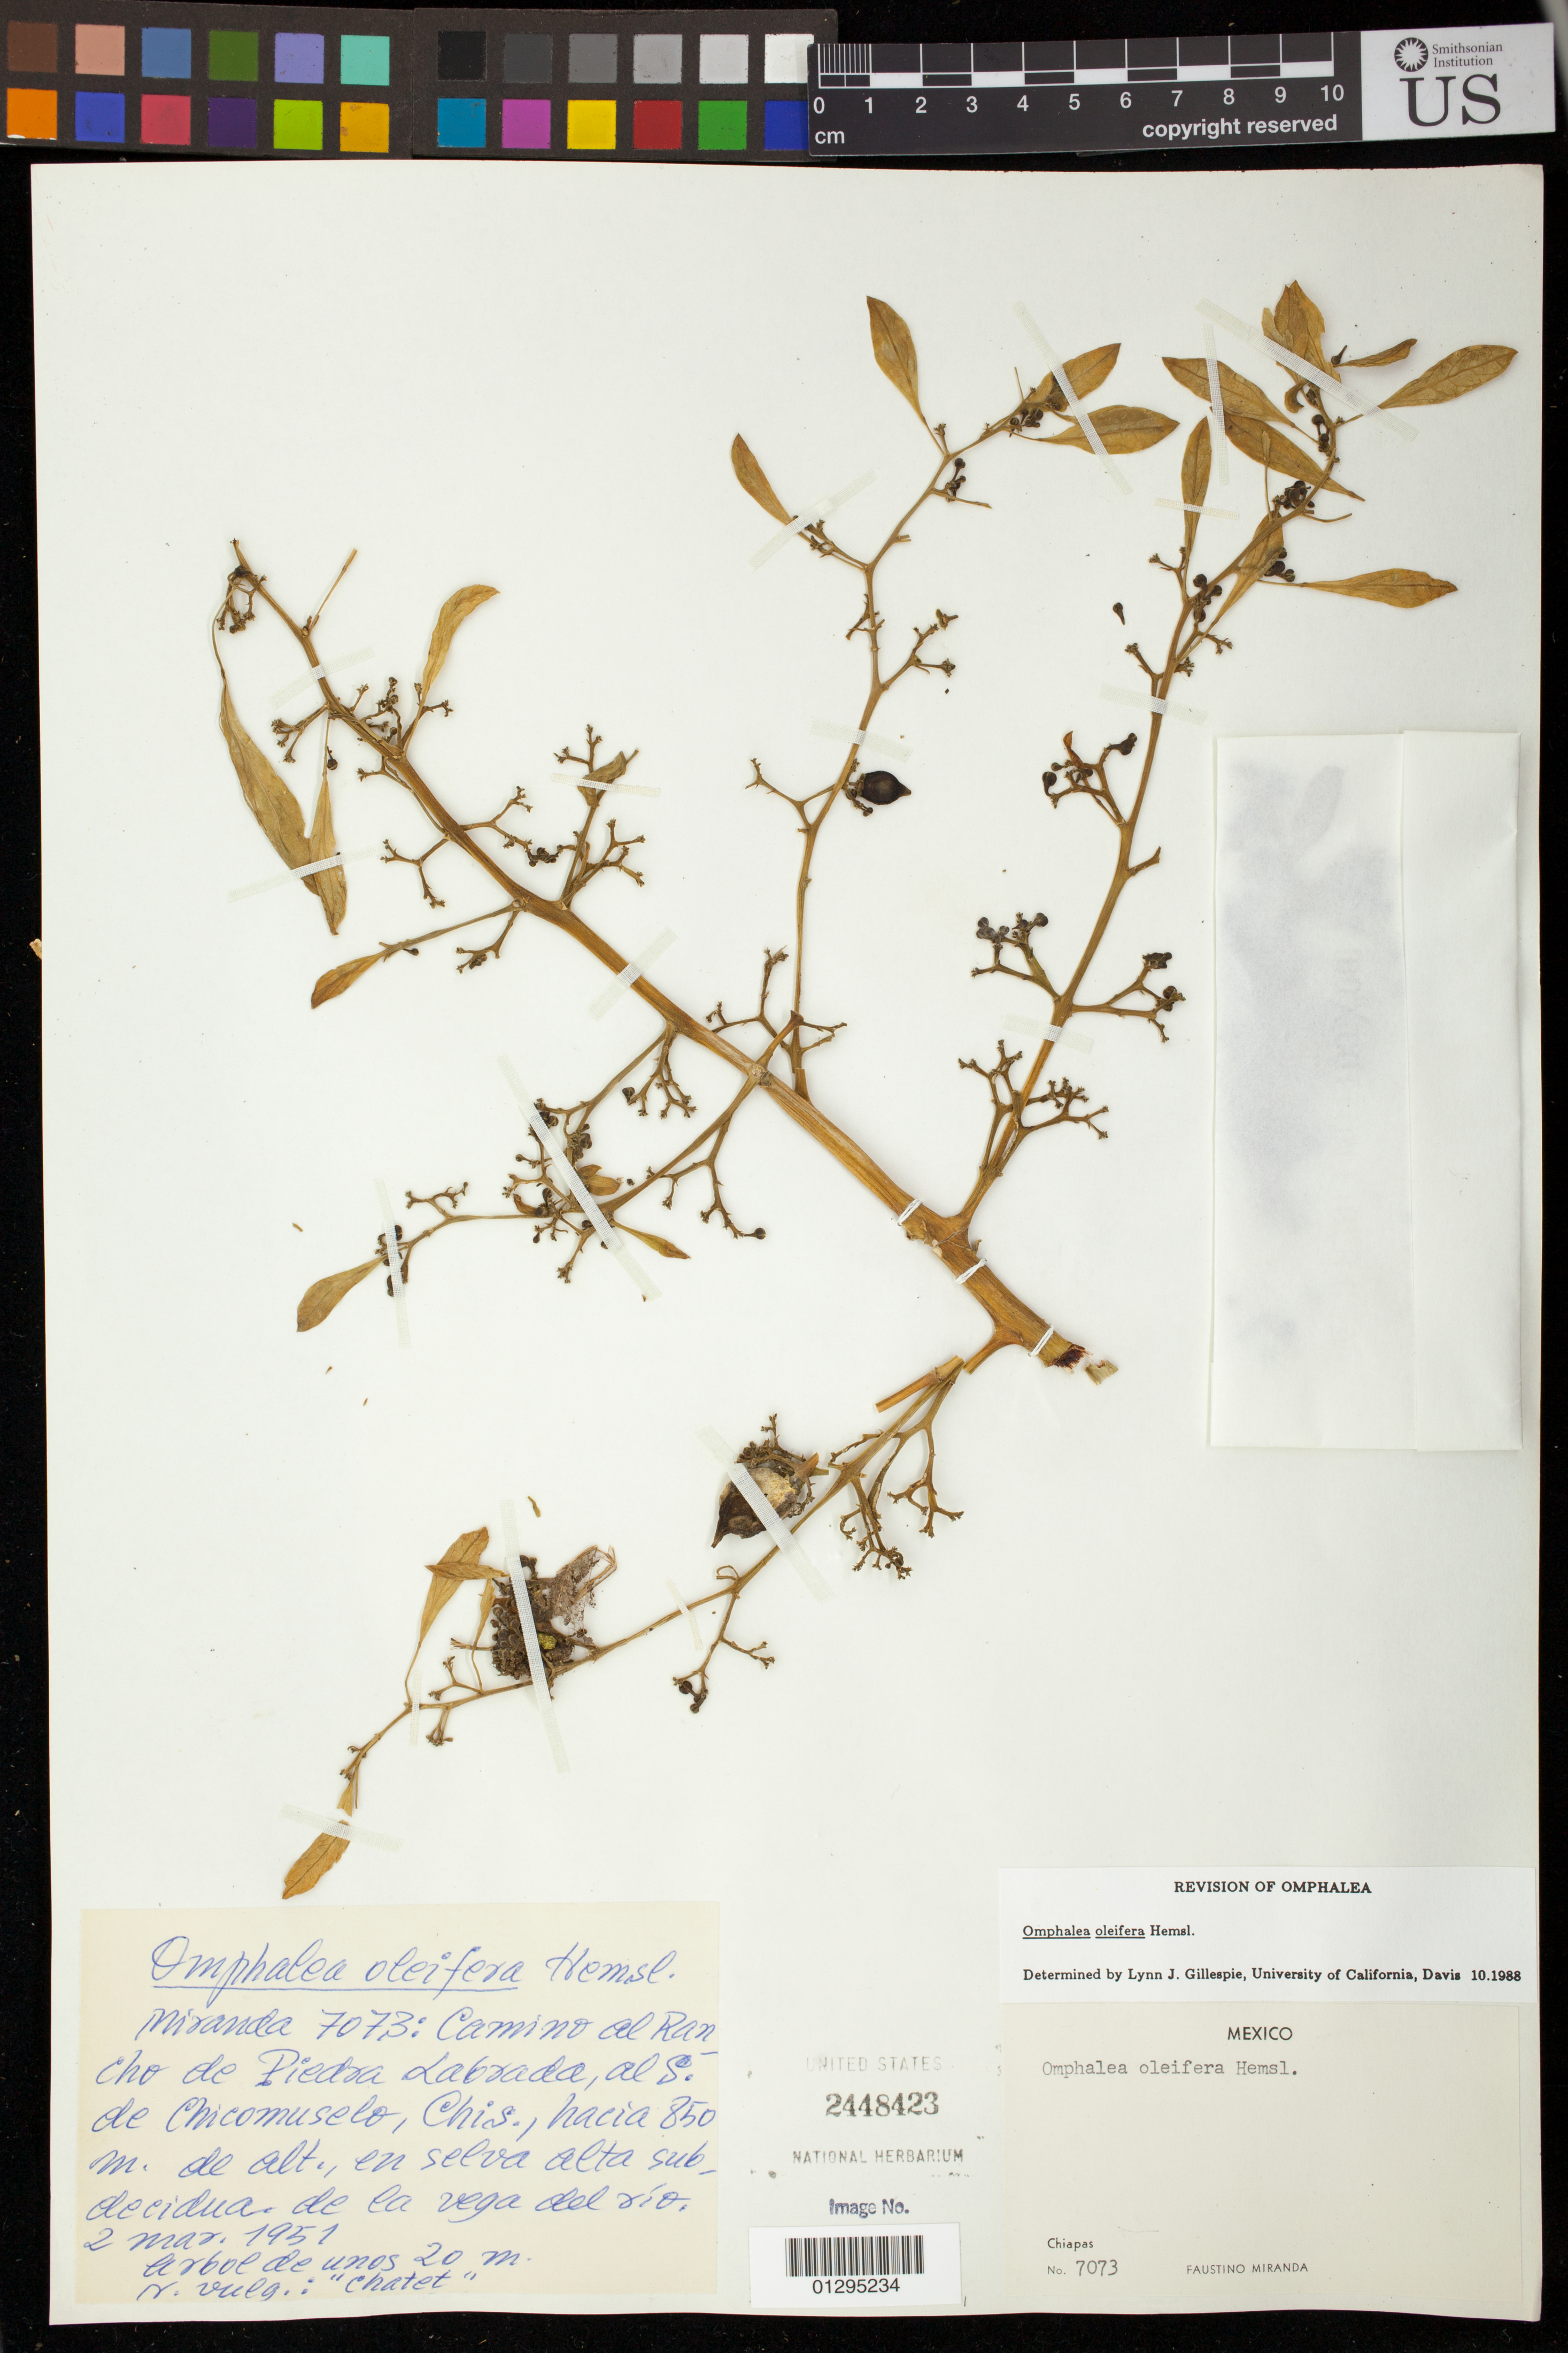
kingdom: Plantae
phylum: Tracheophyta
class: Magnoliopsida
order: Malpighiales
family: Euphorbiaceae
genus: Omphalea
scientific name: Omphalea oleifera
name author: Hemsl.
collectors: F. Miranda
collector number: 7073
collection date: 1951-03-02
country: Mexico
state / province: Chiapas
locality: Camino al Rancho de Piedra Labrada, al S. de Chicomuselo,Chis.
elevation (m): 850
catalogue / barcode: US 2448423